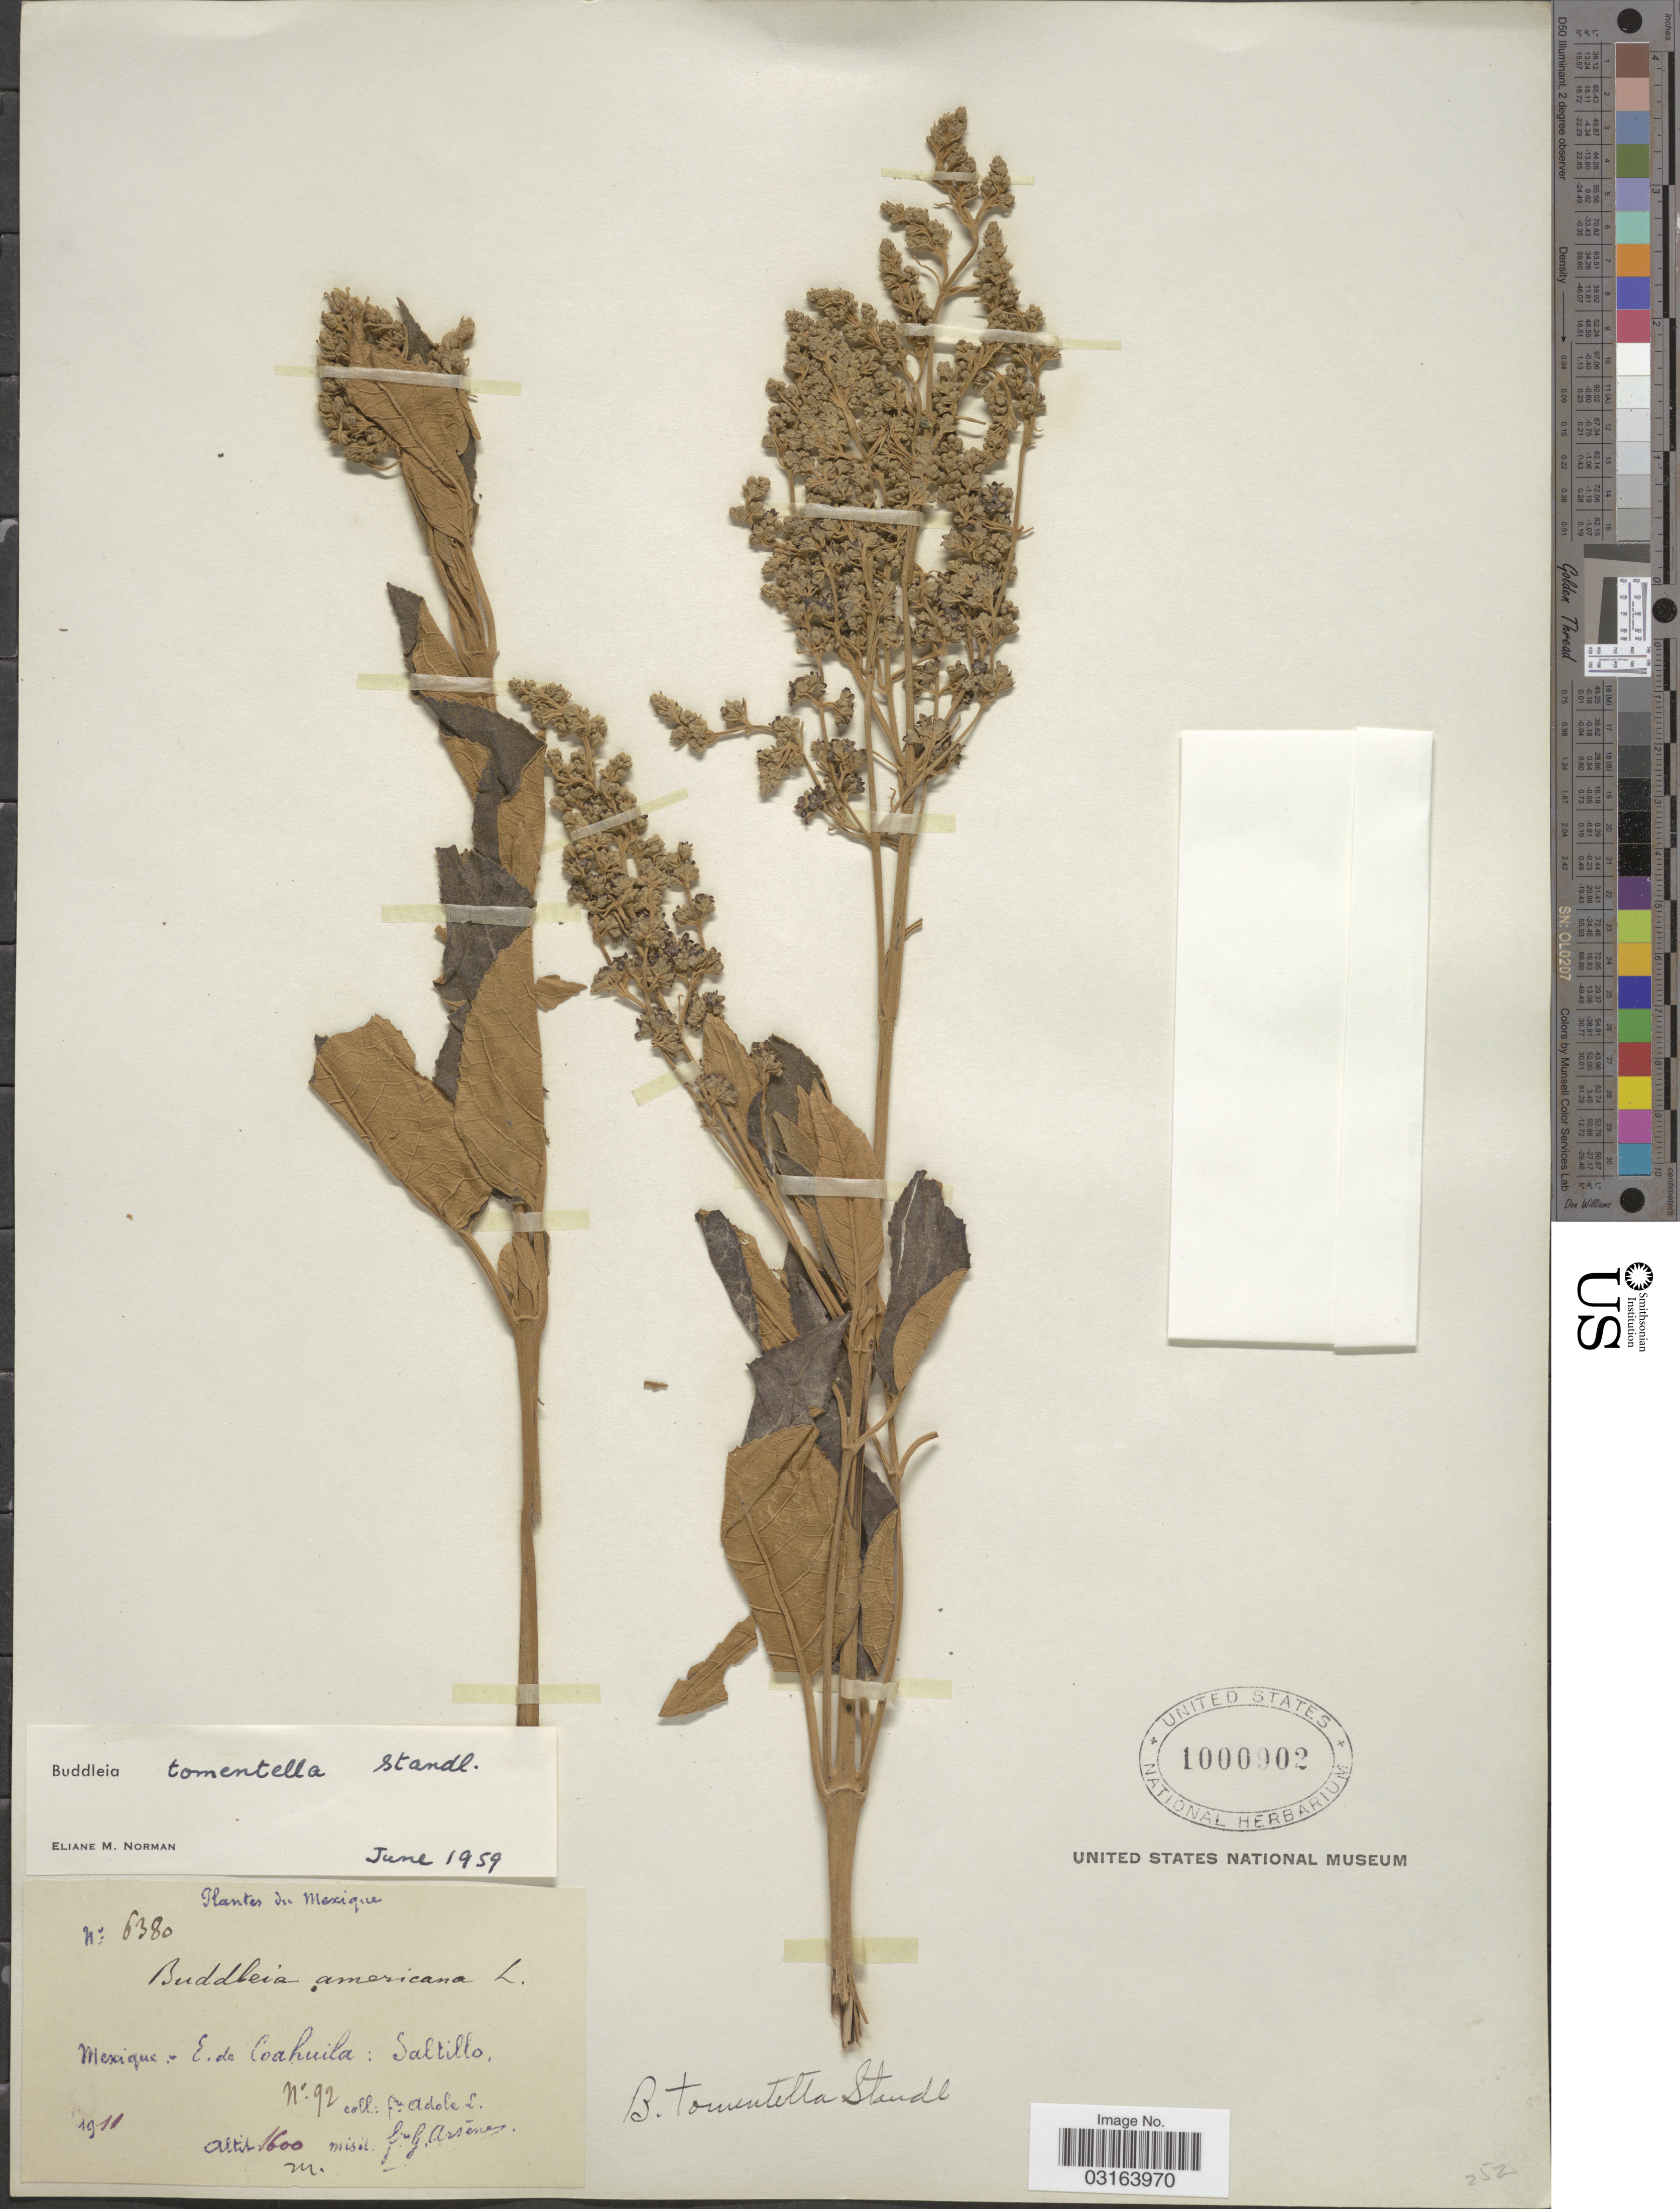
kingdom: Plantae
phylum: Tracheophyta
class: Magnoliopsida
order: Lamiales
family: Scrophulariaceae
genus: Buddleja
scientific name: Buddleja tomentella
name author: Standl.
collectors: F. Adole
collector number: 92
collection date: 1911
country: Mexico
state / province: Coahuila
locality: E. de Coahuila: Saltillo.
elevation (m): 1600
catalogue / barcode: US 1000902